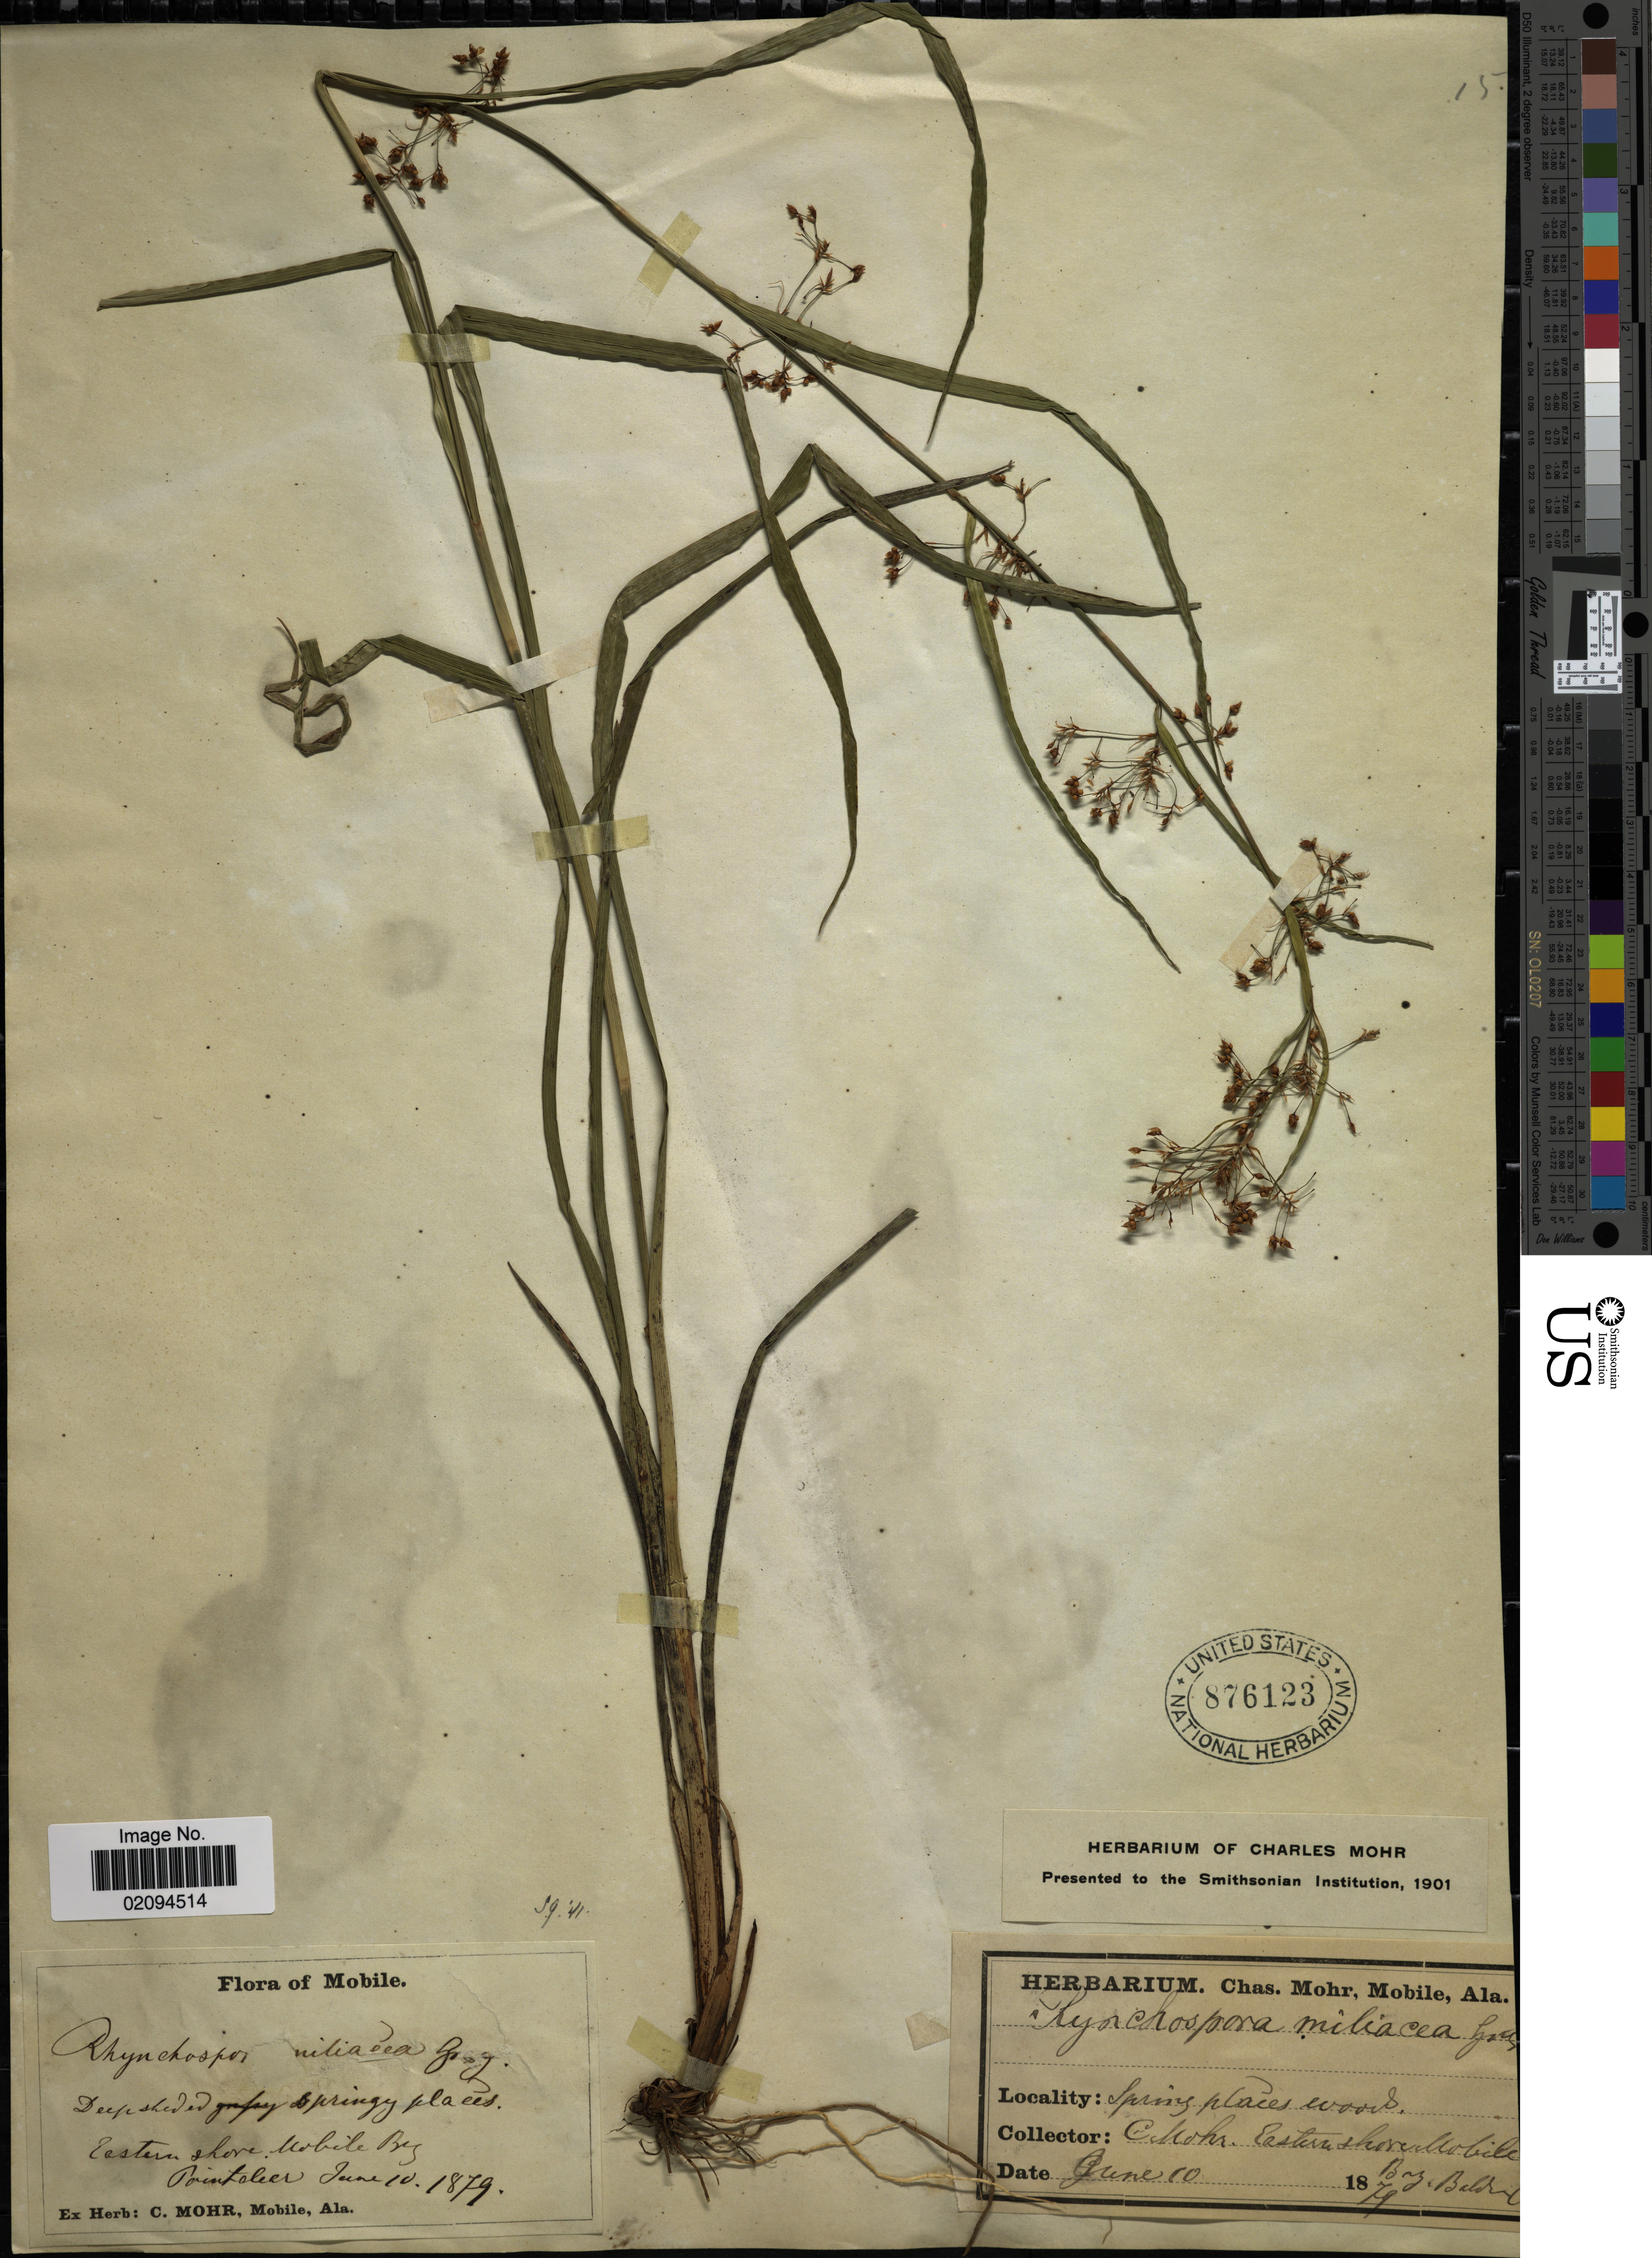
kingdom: Plantae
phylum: Tracheophyta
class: Liliopsida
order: Poales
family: Cyperaceae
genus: Rhynchospora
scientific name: Rhynchospora miliacea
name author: (Lam.) A. Gray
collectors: C. T. Mohr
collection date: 1879-06-10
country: United States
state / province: Alabama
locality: Eastern shore, Mobile Bay, Bald Co.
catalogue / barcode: US 876123